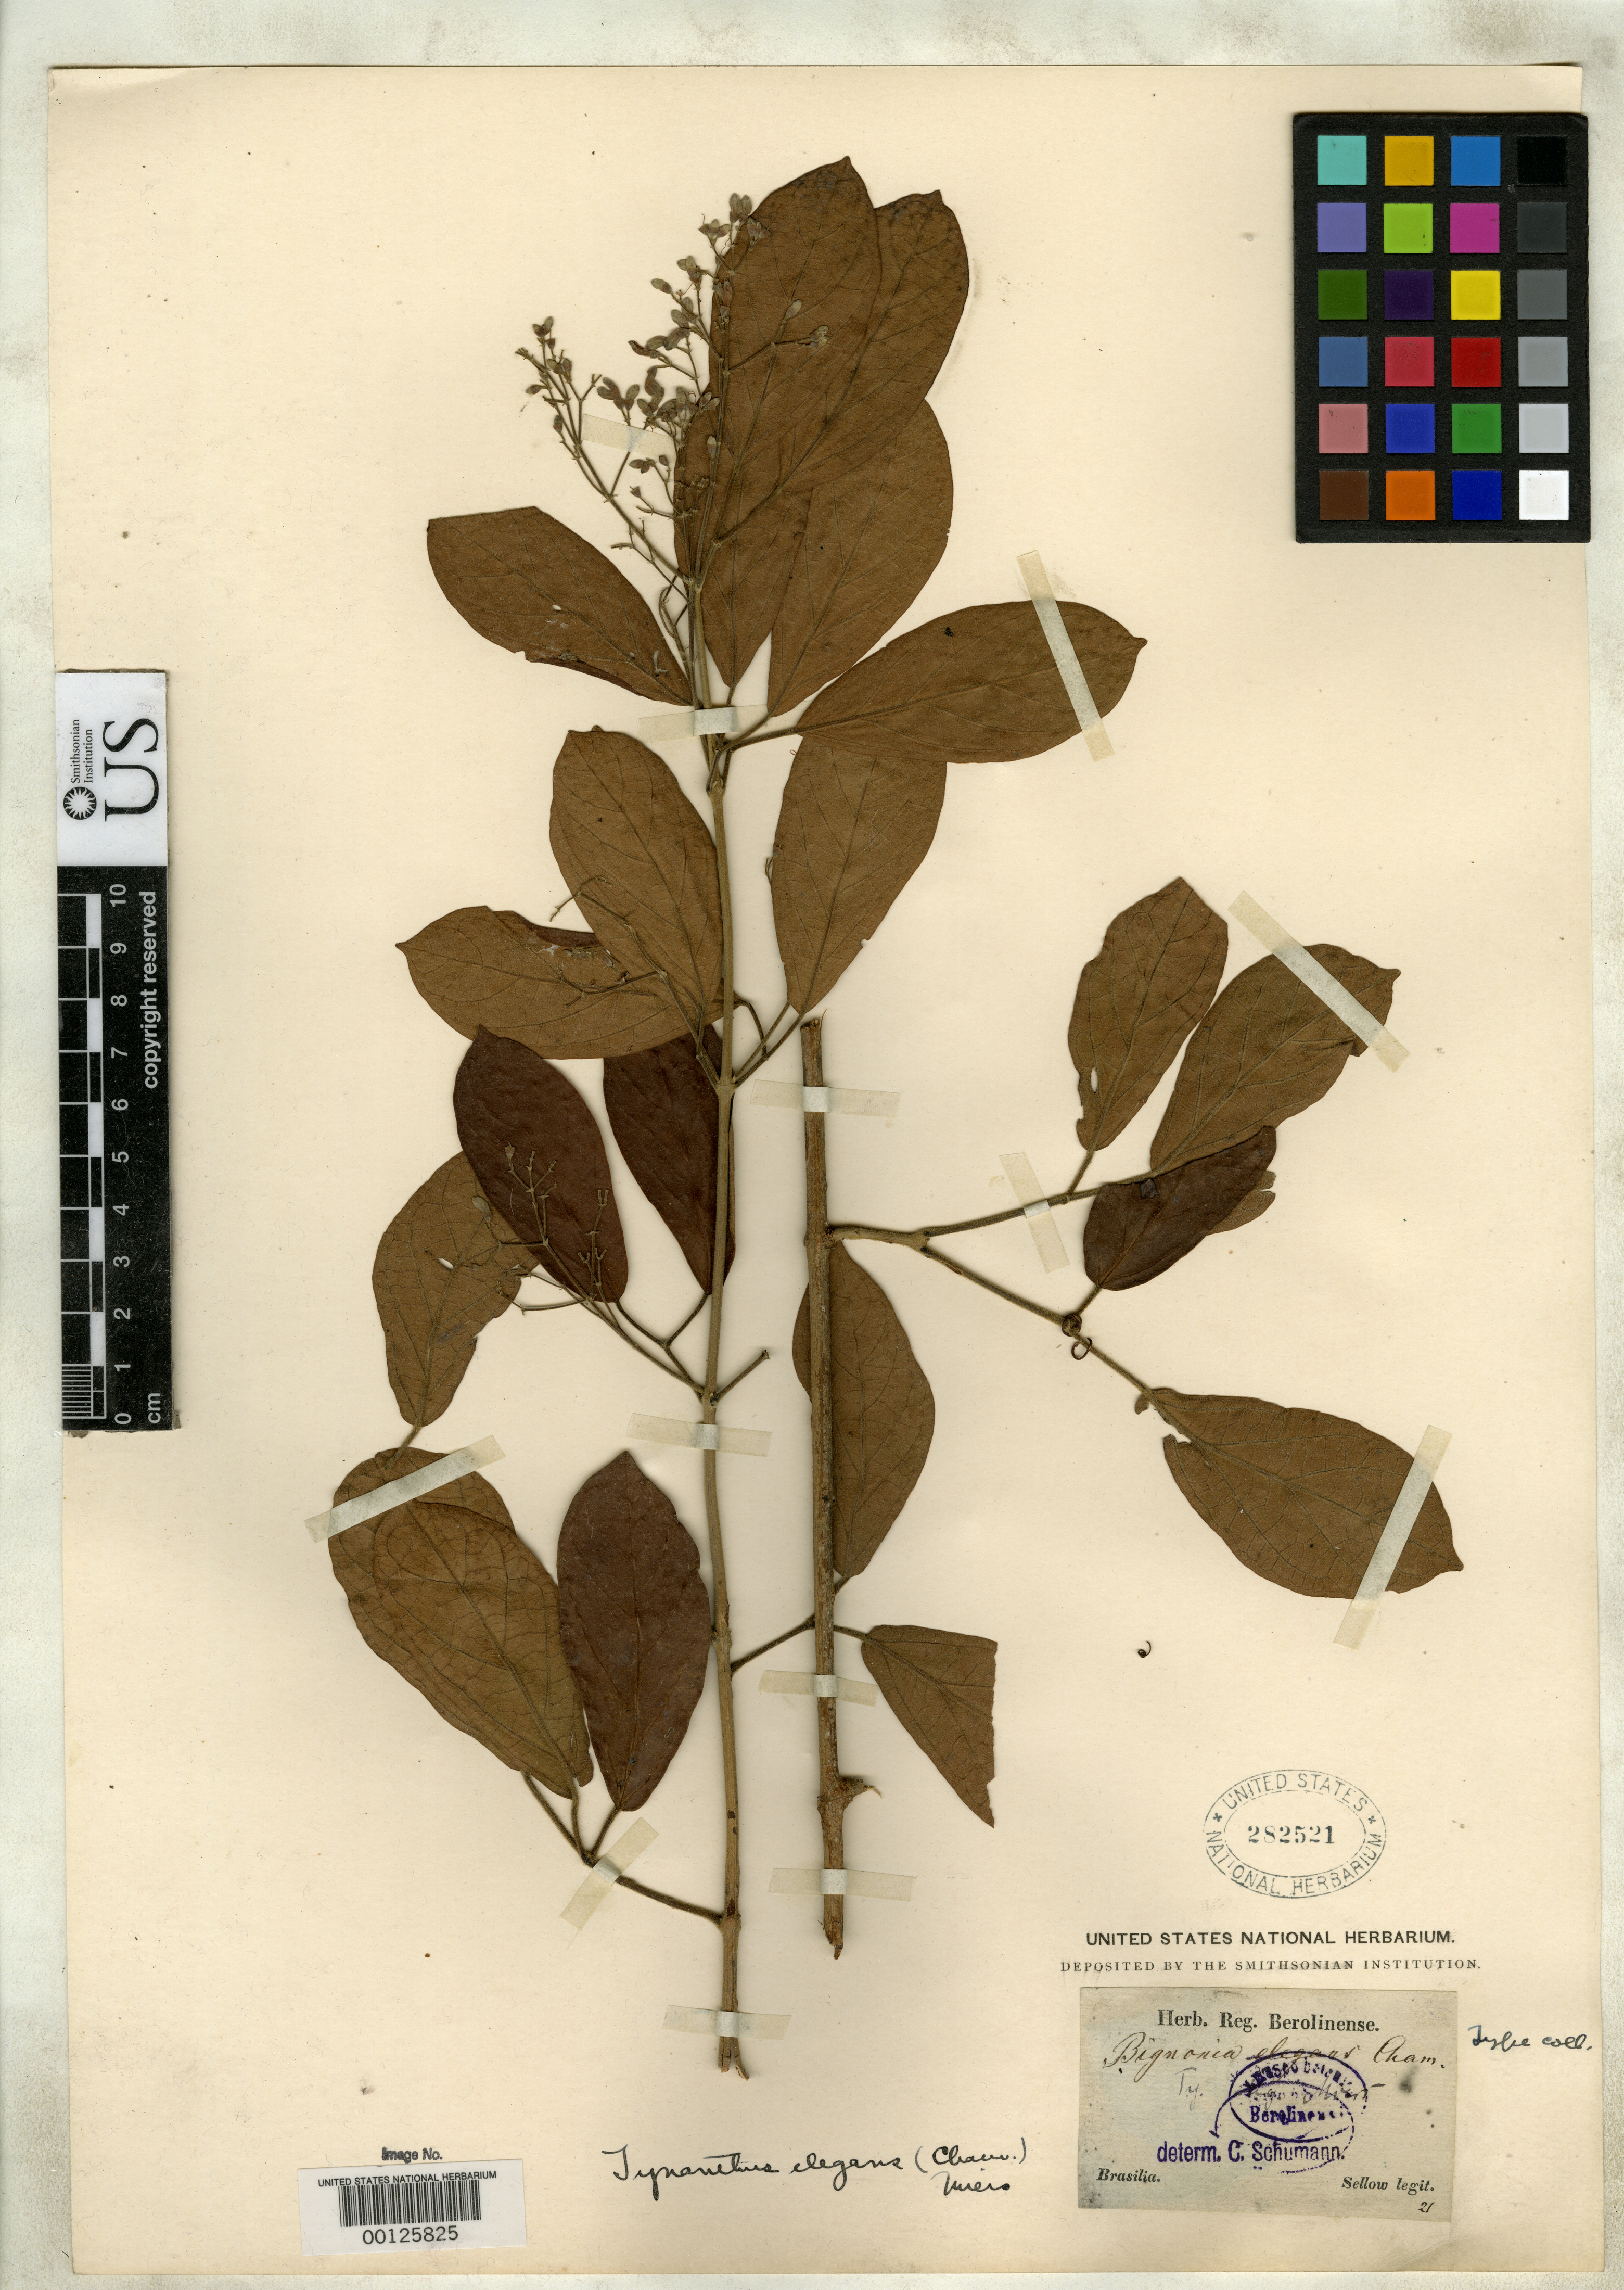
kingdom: Plantae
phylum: Tracheophyta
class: Magnoliopsida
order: Lamiales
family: Bignoniaceae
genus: Bignonia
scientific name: Bignonia elegans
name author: Cham.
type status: Type Collection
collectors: F. Sellow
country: Brazil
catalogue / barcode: US 282521